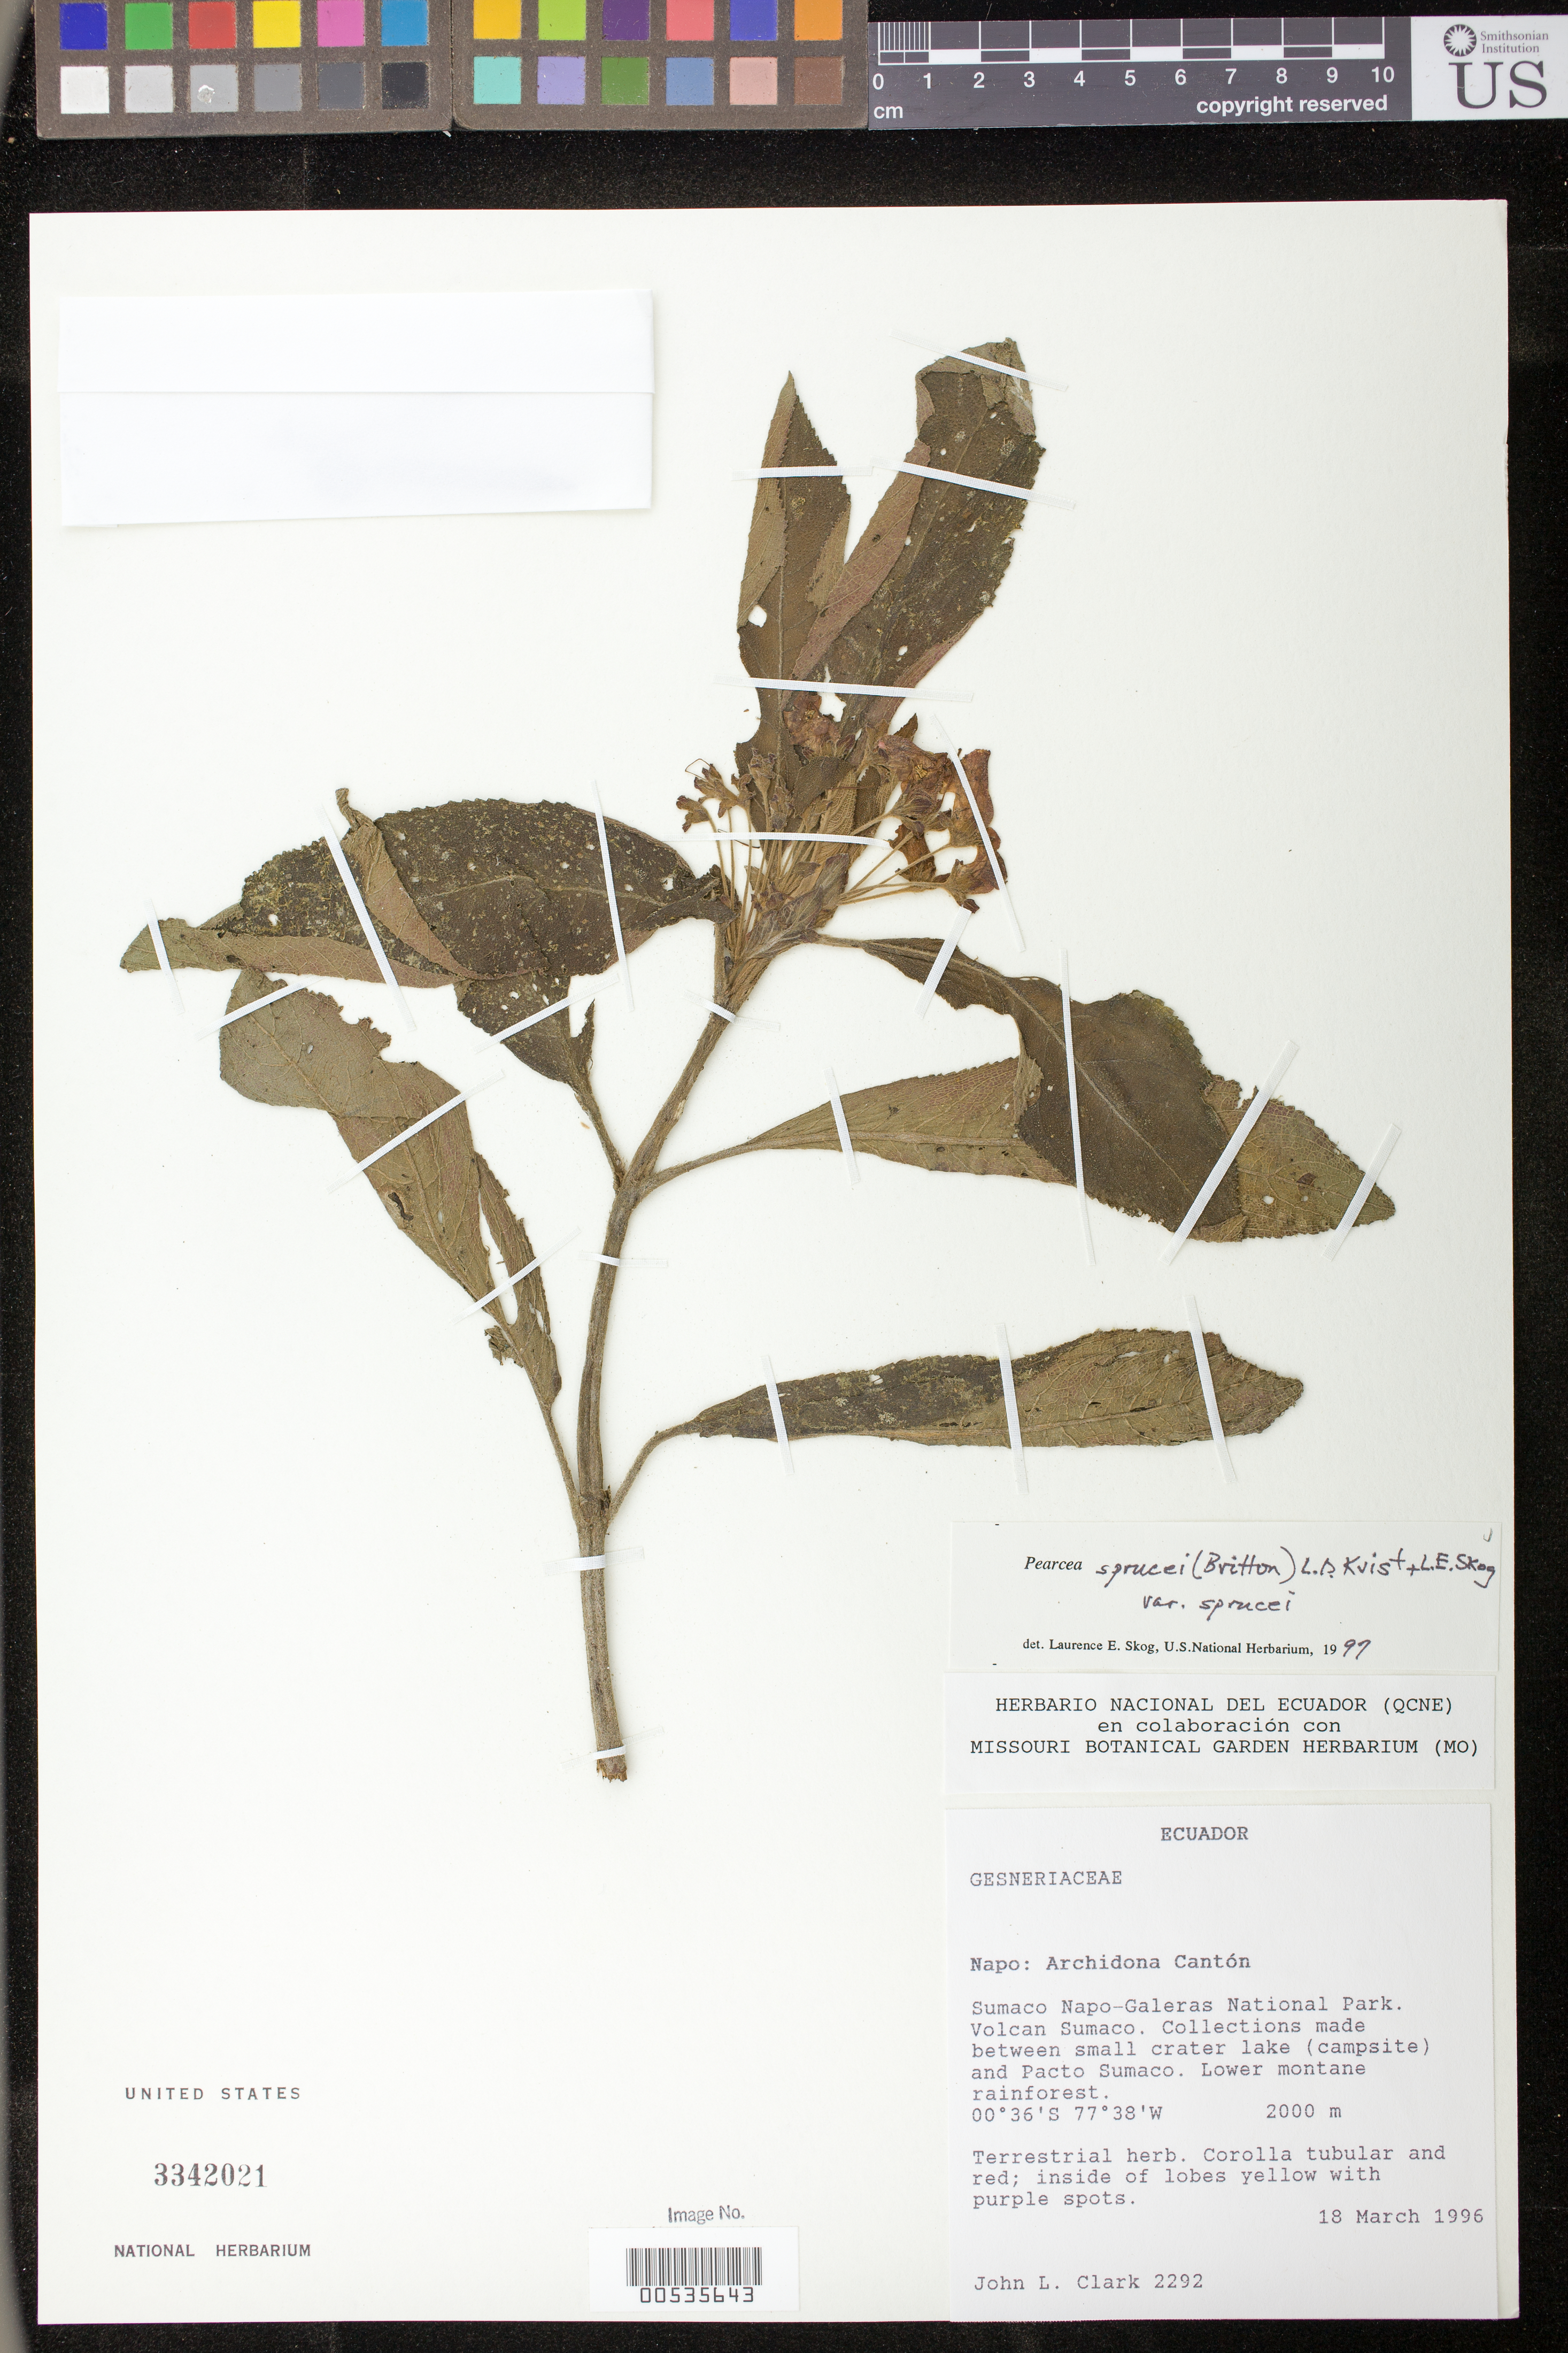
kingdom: Plantae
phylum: Tracheophyta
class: Magnoliopsida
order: Lamiales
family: Gesneriaceae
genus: Pearcea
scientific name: Pearcea sprucei var. sprucei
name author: (Britton ex Rusby) L.P. Kvist & L.E. Skog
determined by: Skog, Laurence E.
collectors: J. L. Clark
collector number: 2292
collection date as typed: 18 Mar 1996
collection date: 1996-03-18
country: Ecuador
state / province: Napo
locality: Archidona Cantón. Sumaco Napo-Galeras National Park, Volcan Sumaco, between small crater lake (campsite) and Pacto Sumaco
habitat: Lower montane rainforest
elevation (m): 2000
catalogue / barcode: US 3342021